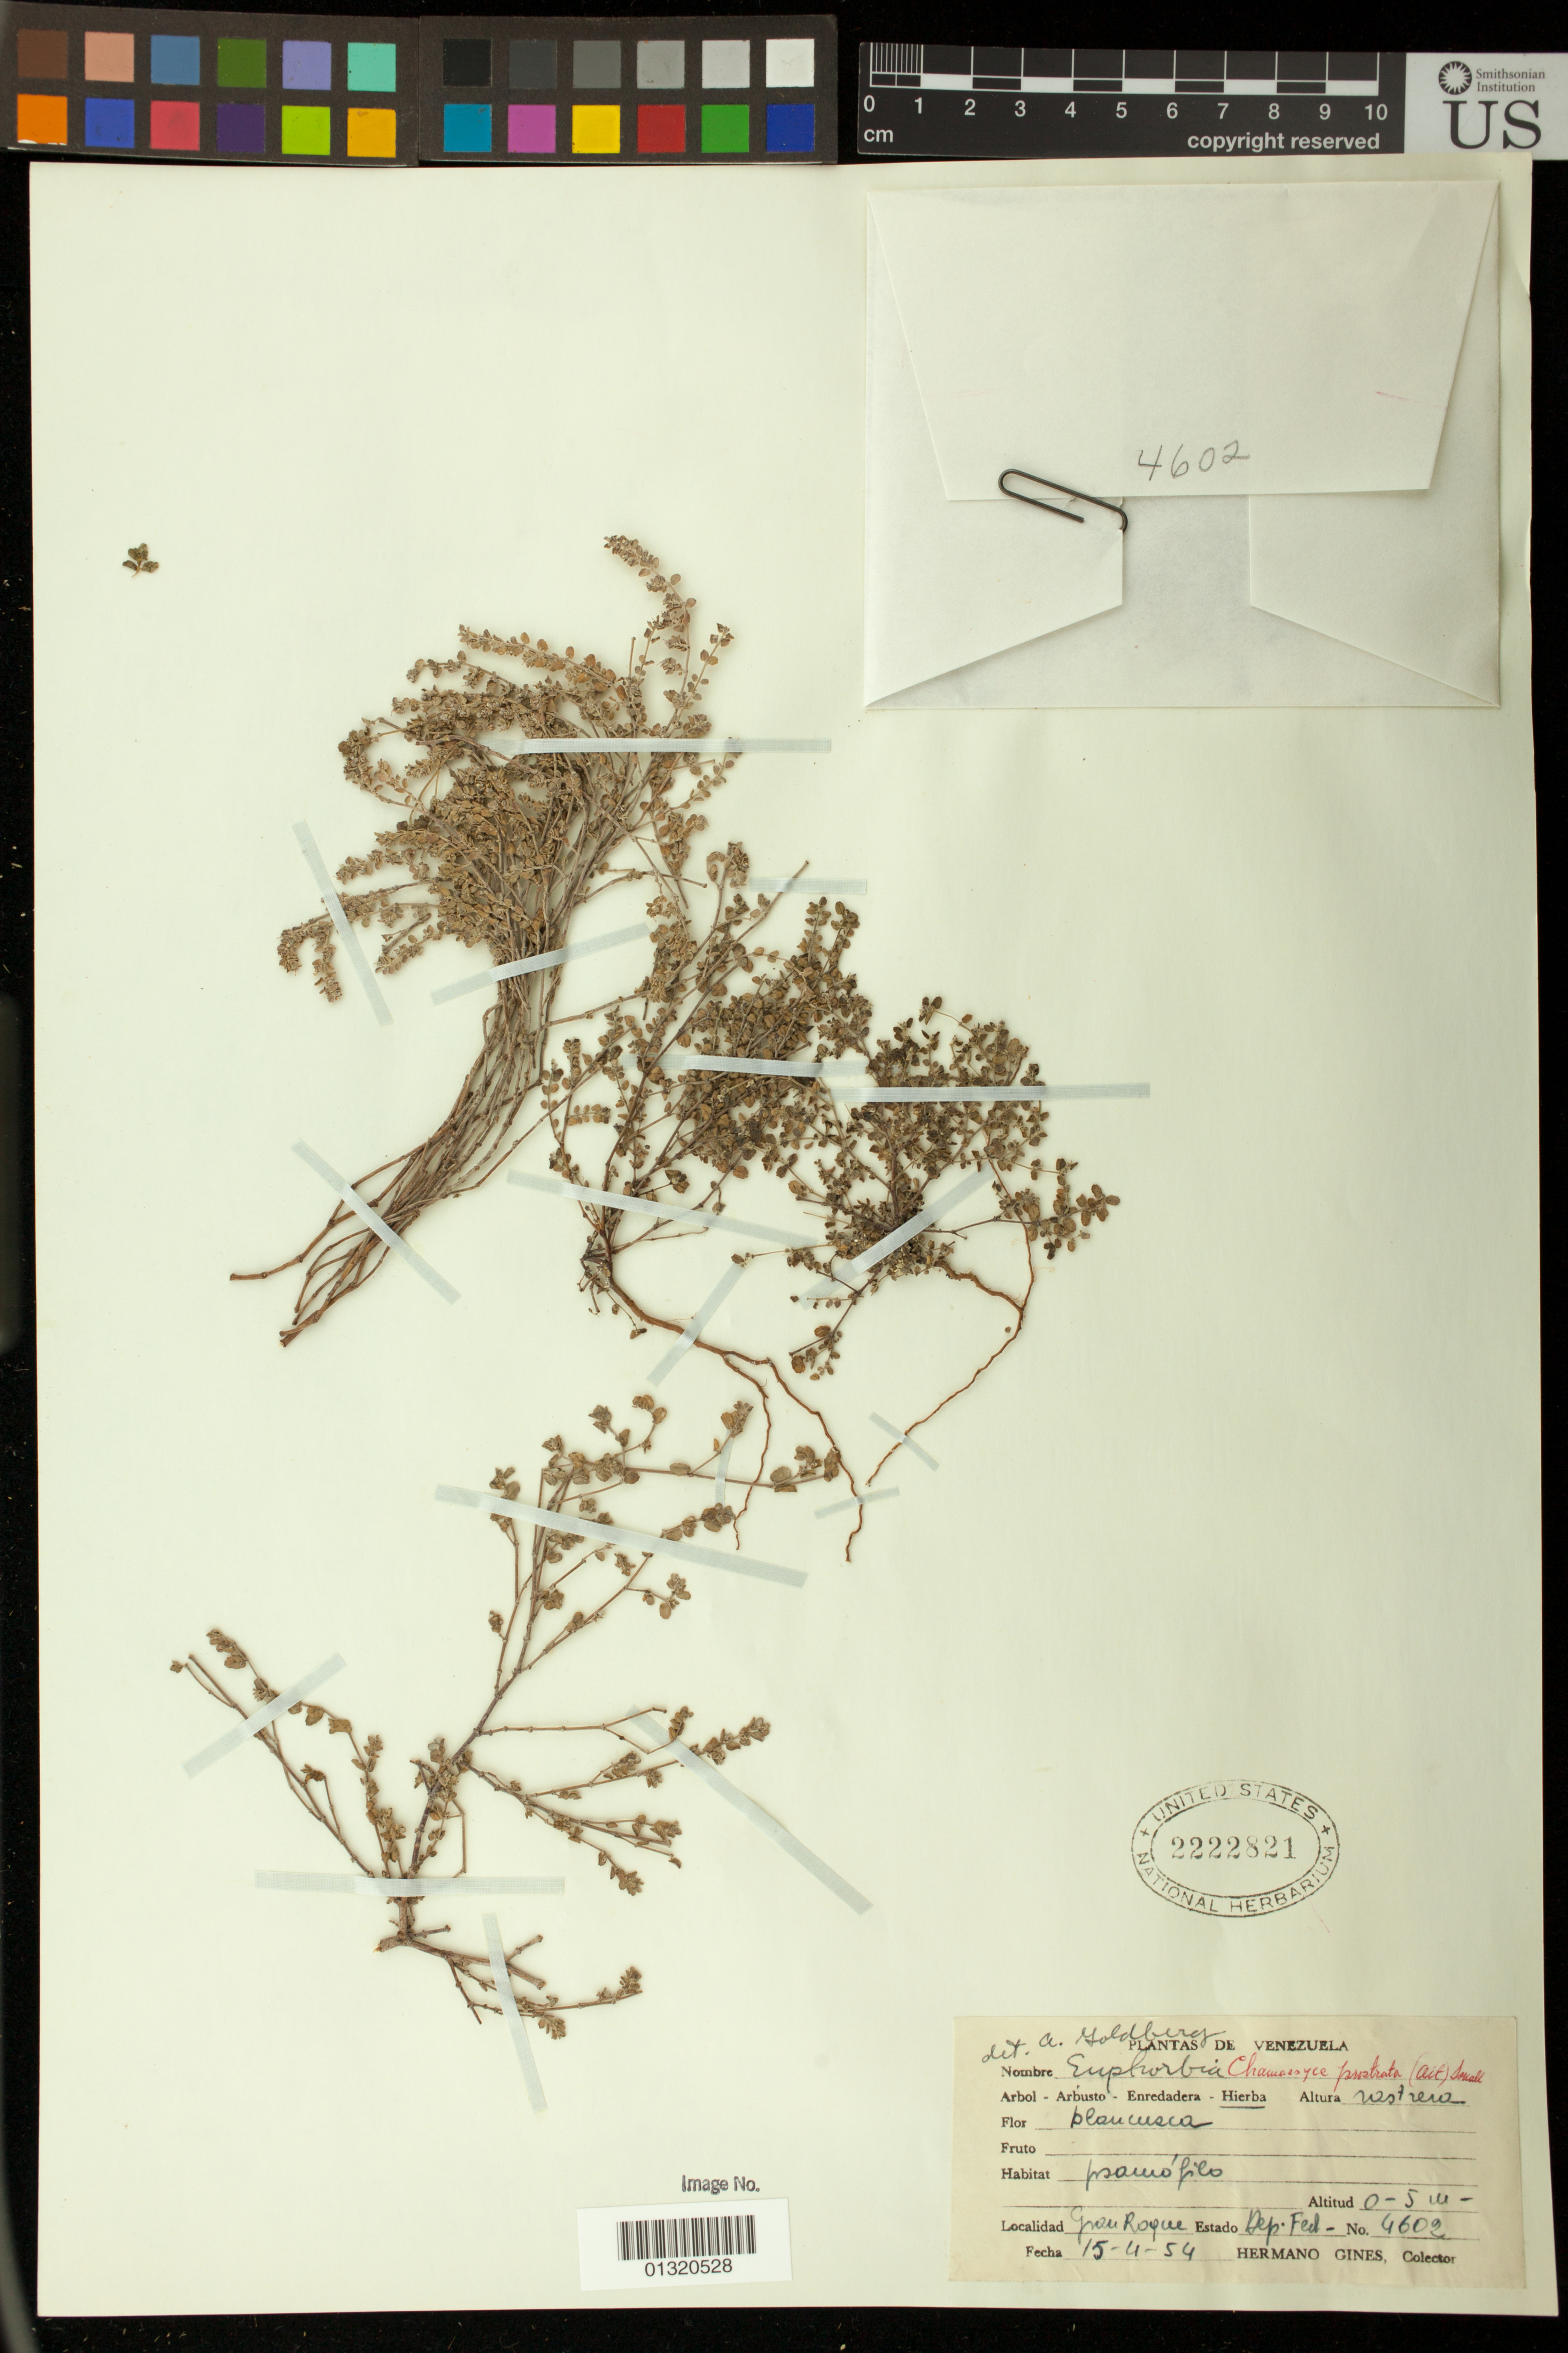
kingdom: Plantae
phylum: Tracheophyta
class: Magnoliopsida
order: Malpighiales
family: Euphorbiaceae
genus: Euphorbia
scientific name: Euphorbia prostrata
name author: Aiton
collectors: H. Gines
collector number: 4602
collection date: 1954-04-15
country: Venezuela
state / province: Distrito Federal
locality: Gran Roque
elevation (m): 0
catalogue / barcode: US 2222821